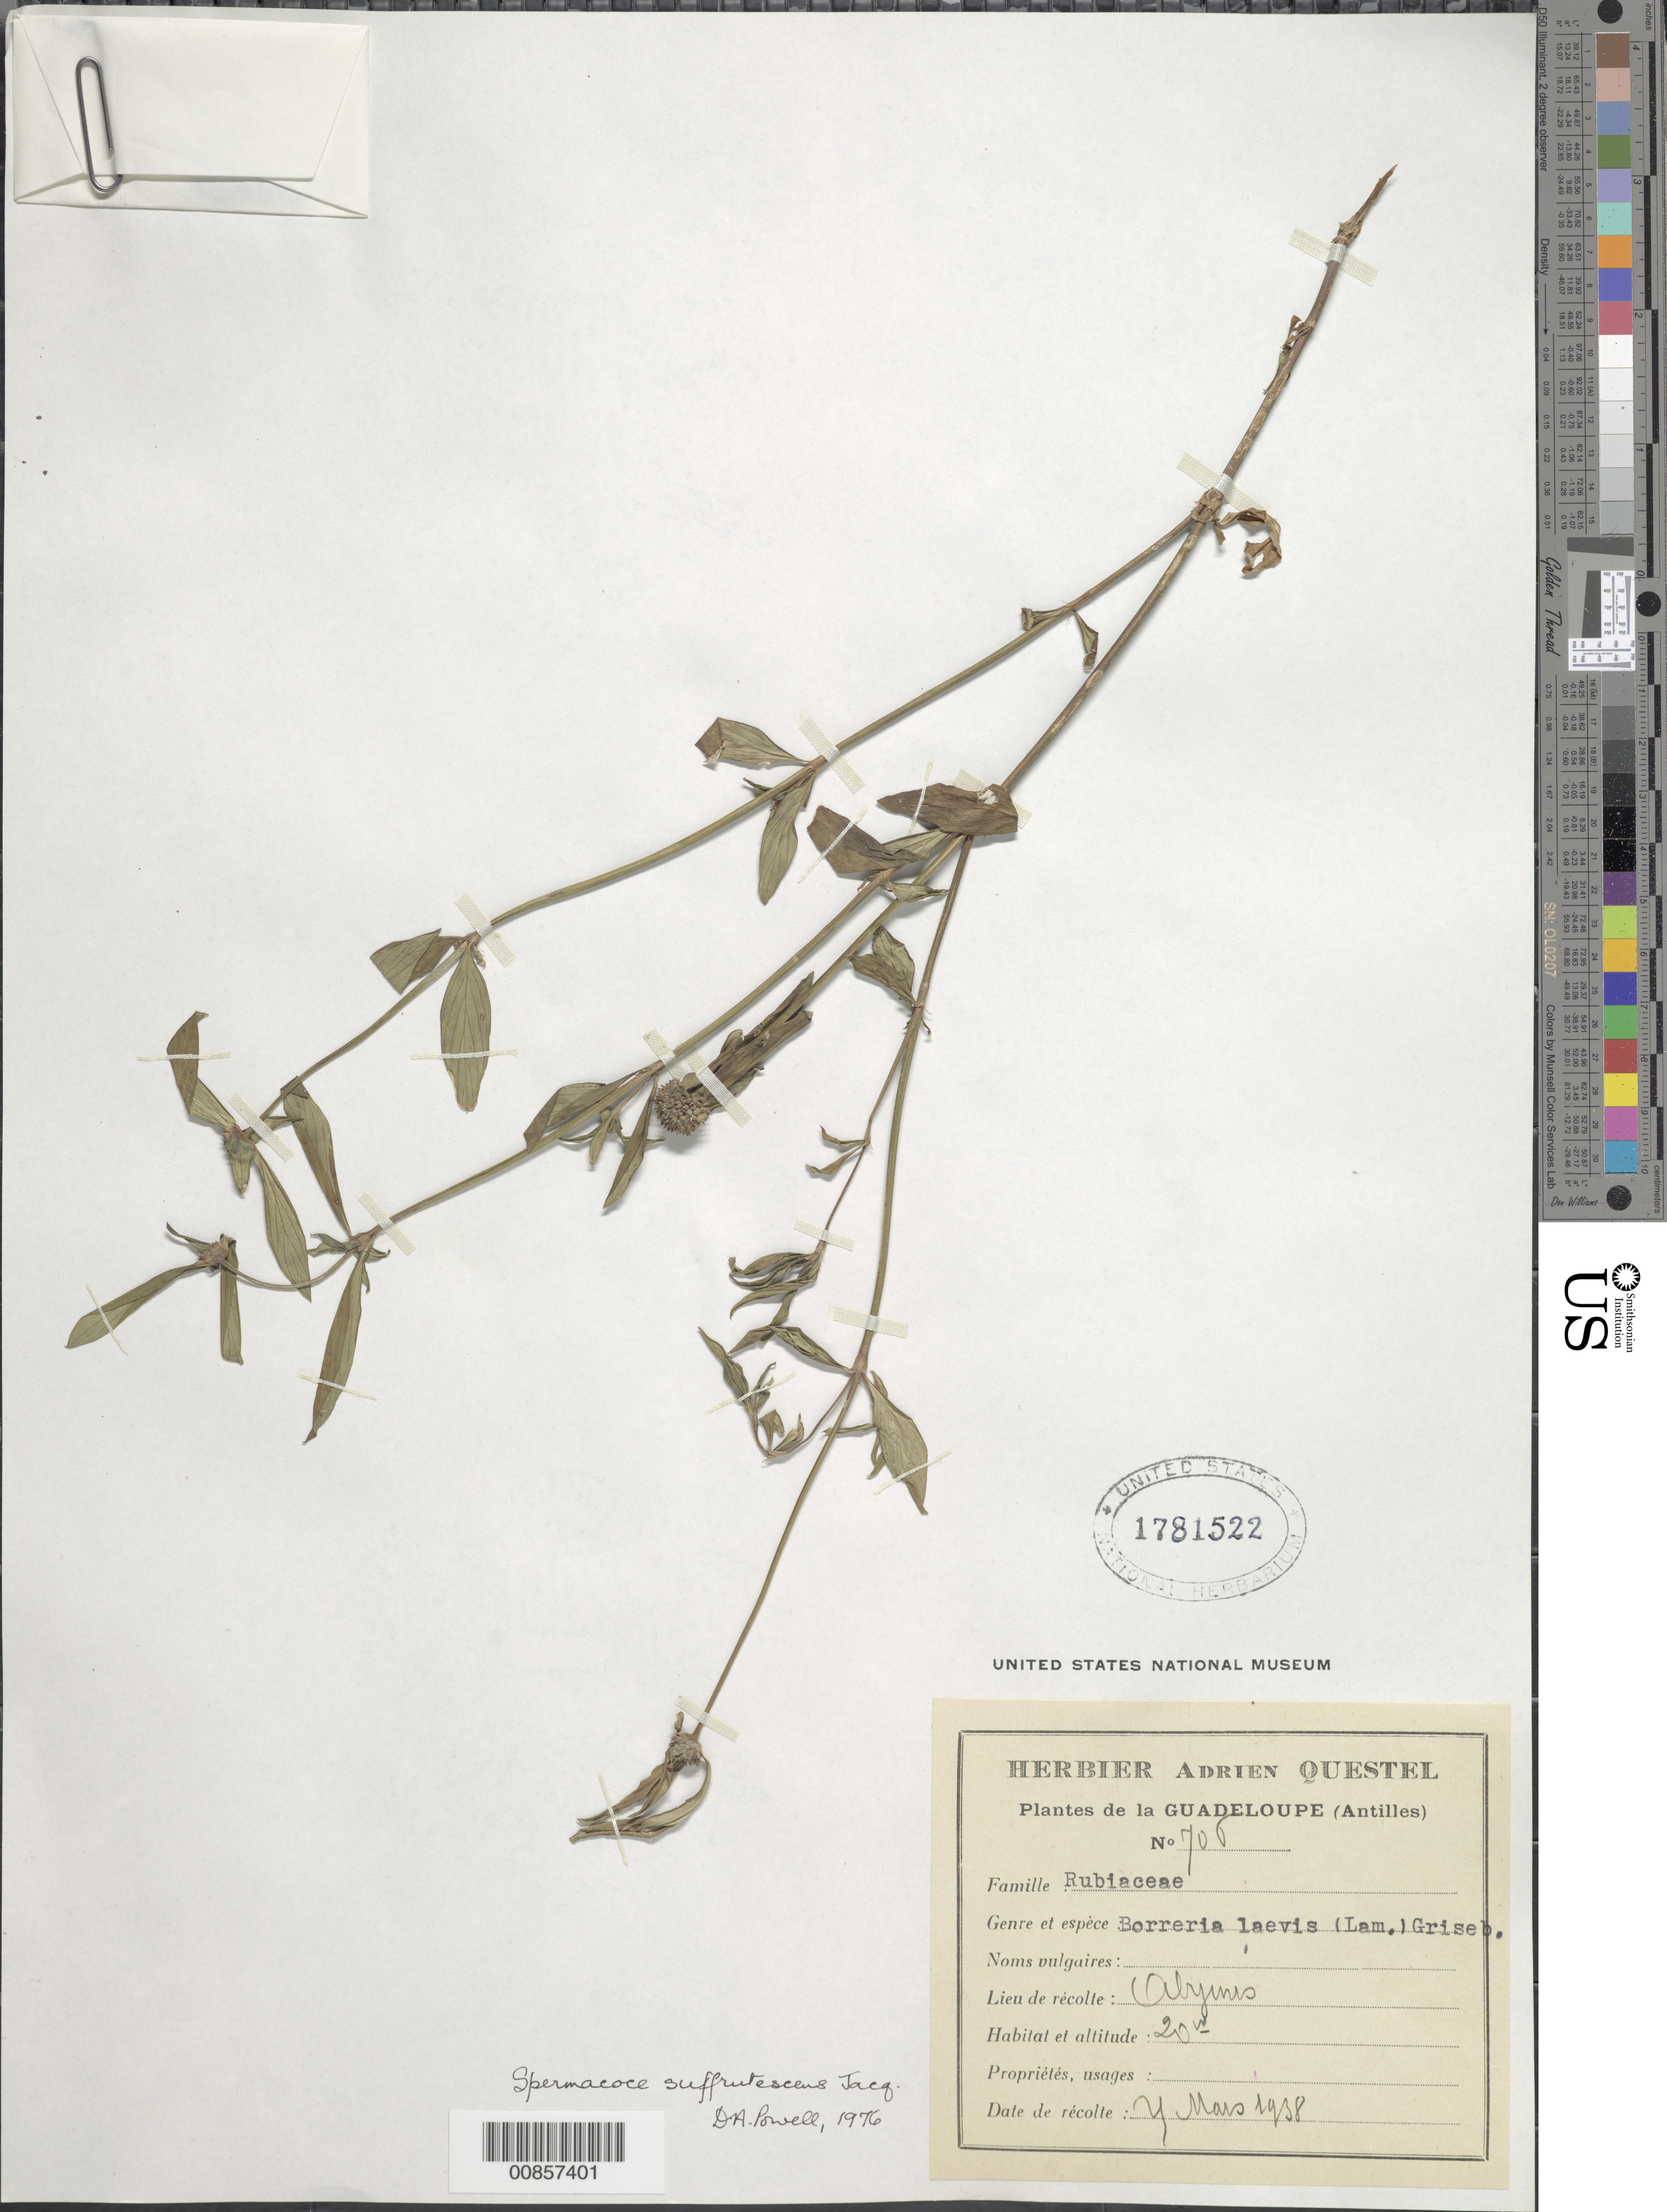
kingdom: Plantae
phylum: Tracheophyta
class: Magnoliopsida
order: Gentianales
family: Rubiaceae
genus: Spermacoce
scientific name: Spermacoce remota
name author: Lam.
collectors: A. Questel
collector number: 706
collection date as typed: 28 Mar 1938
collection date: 1938-03-28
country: Guadeloupe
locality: Olymis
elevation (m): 20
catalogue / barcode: US 1781522